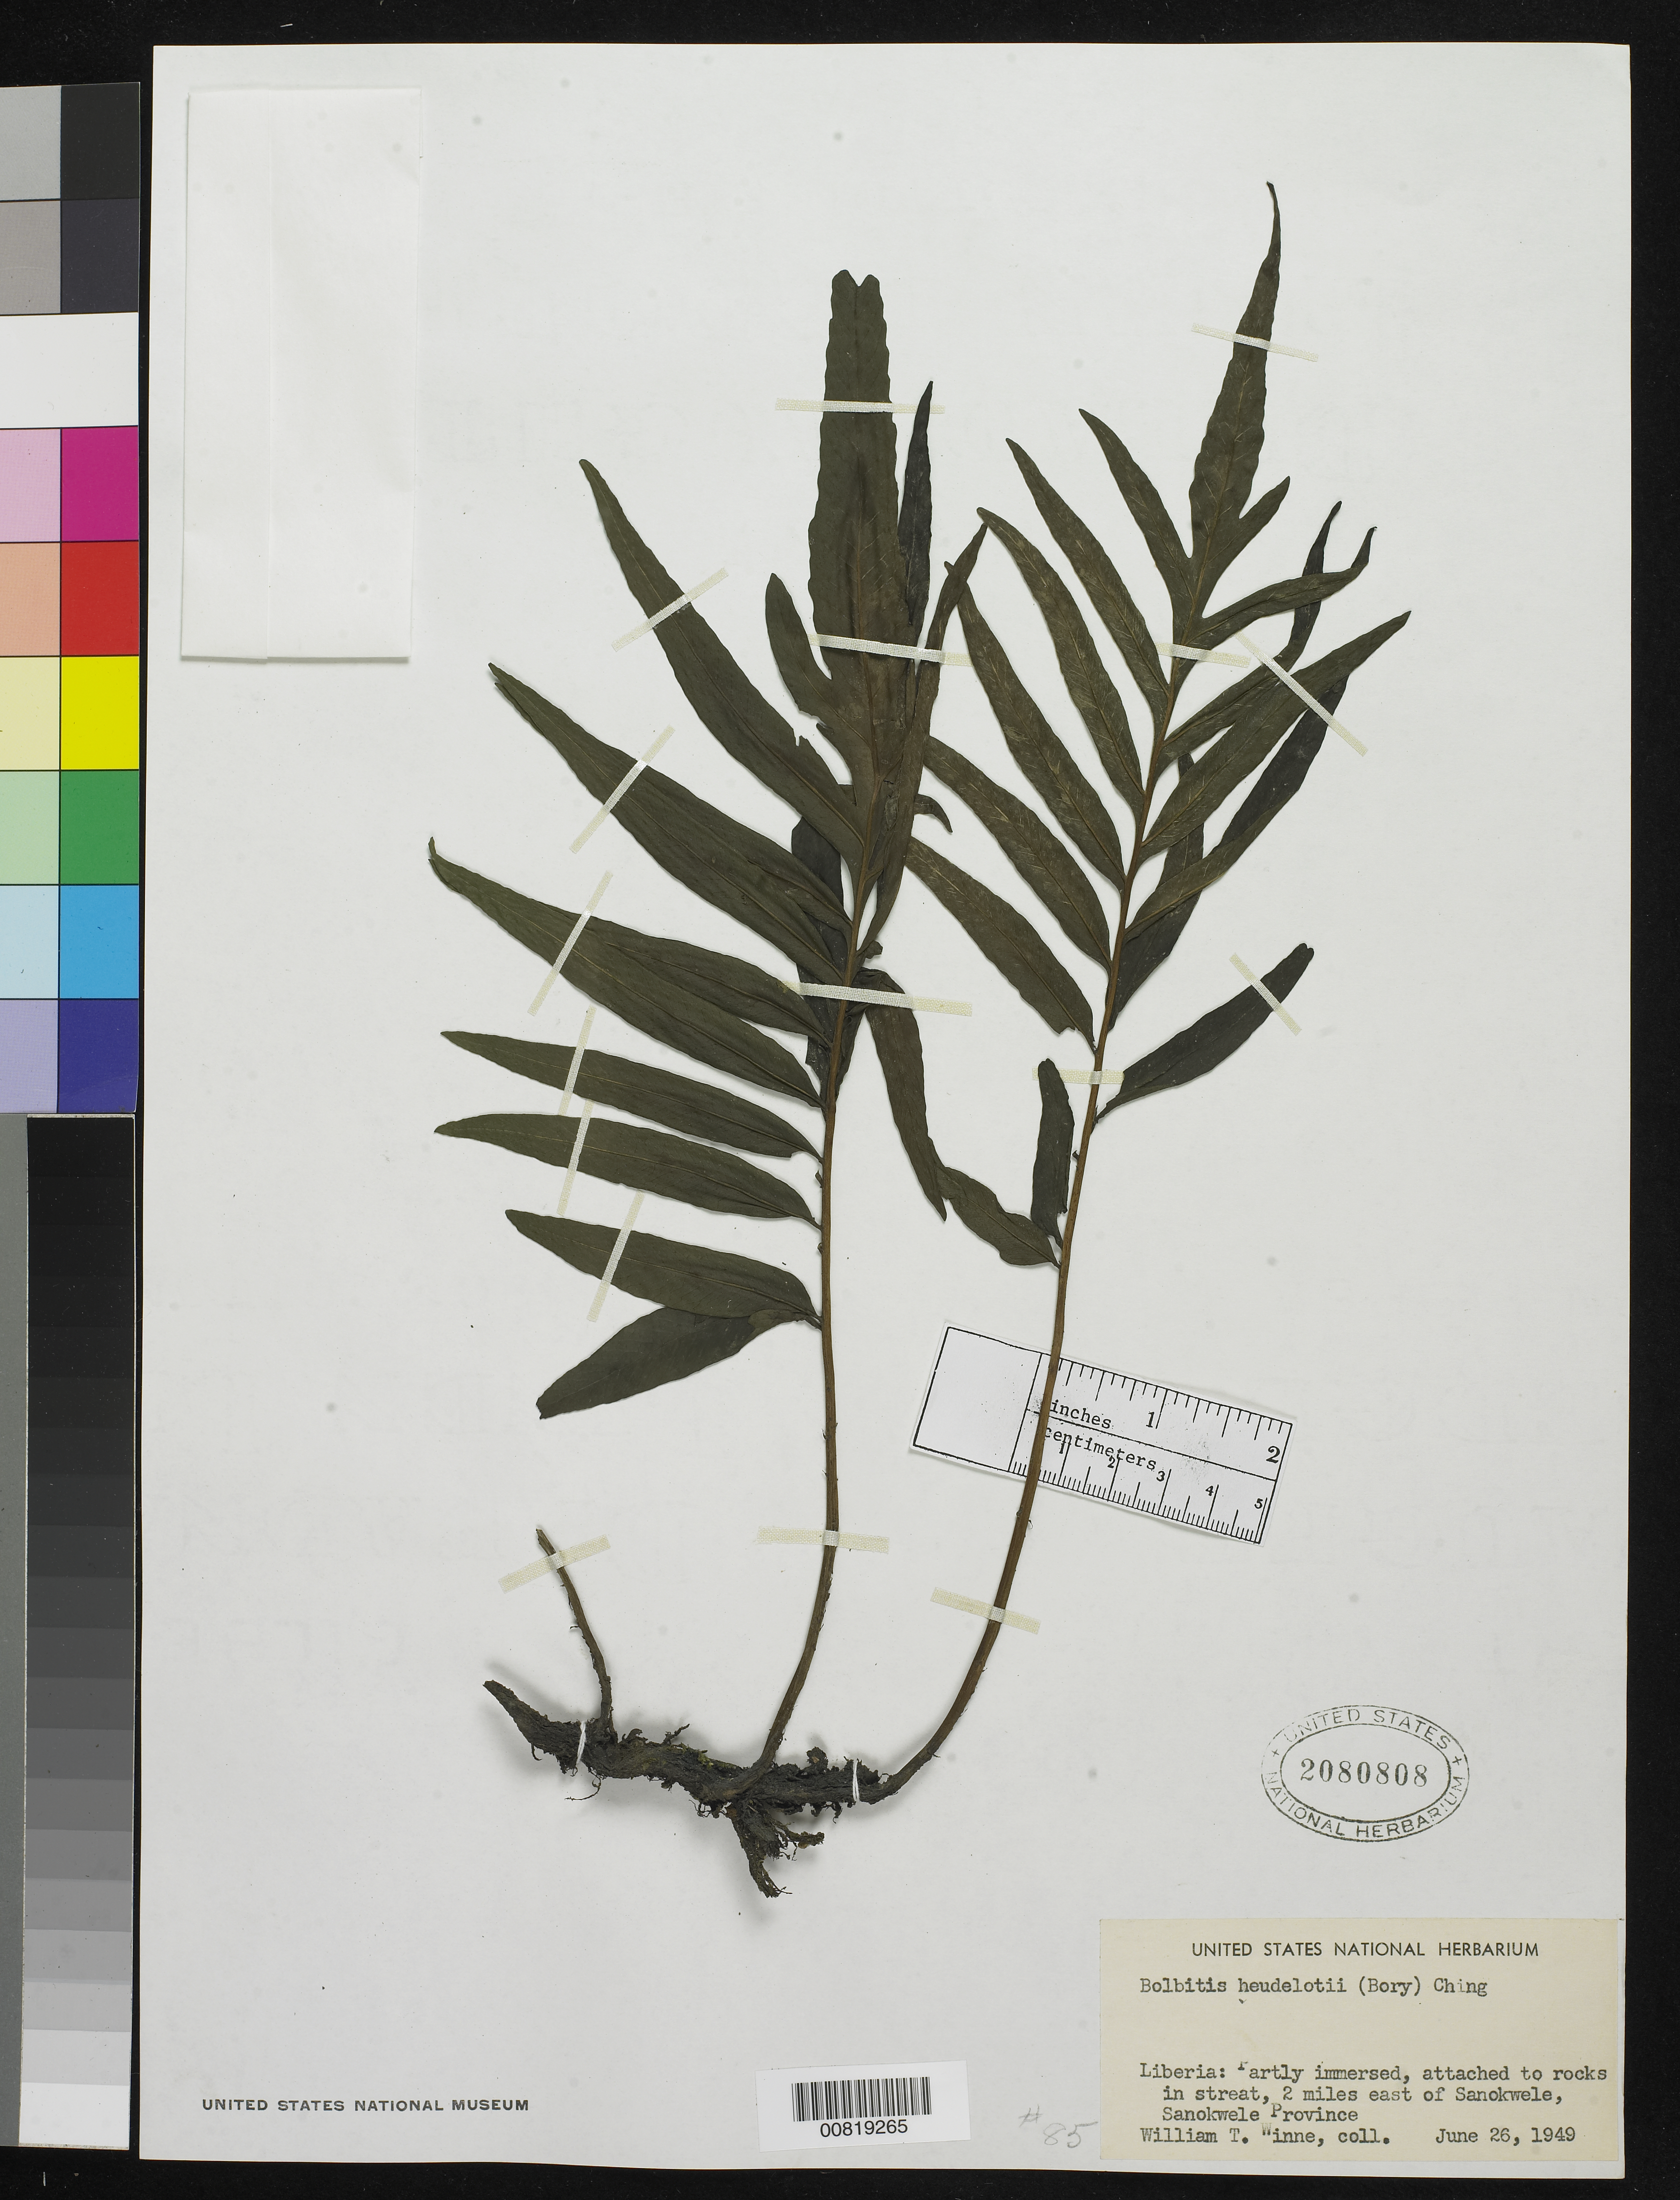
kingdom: Plantae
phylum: Tracheophyta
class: Polypodiopsida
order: Polypodiales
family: Dryopteridaceae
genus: Bolbitis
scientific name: Bolbitis heudelotii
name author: (Bory ex Fée) Alston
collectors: -. Winne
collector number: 85?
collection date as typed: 26 Jun 1949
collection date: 1949-06-26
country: Liberia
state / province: Nimba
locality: Sanokwele Province, 2 miles E of Sanokwele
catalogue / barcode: US 2080808